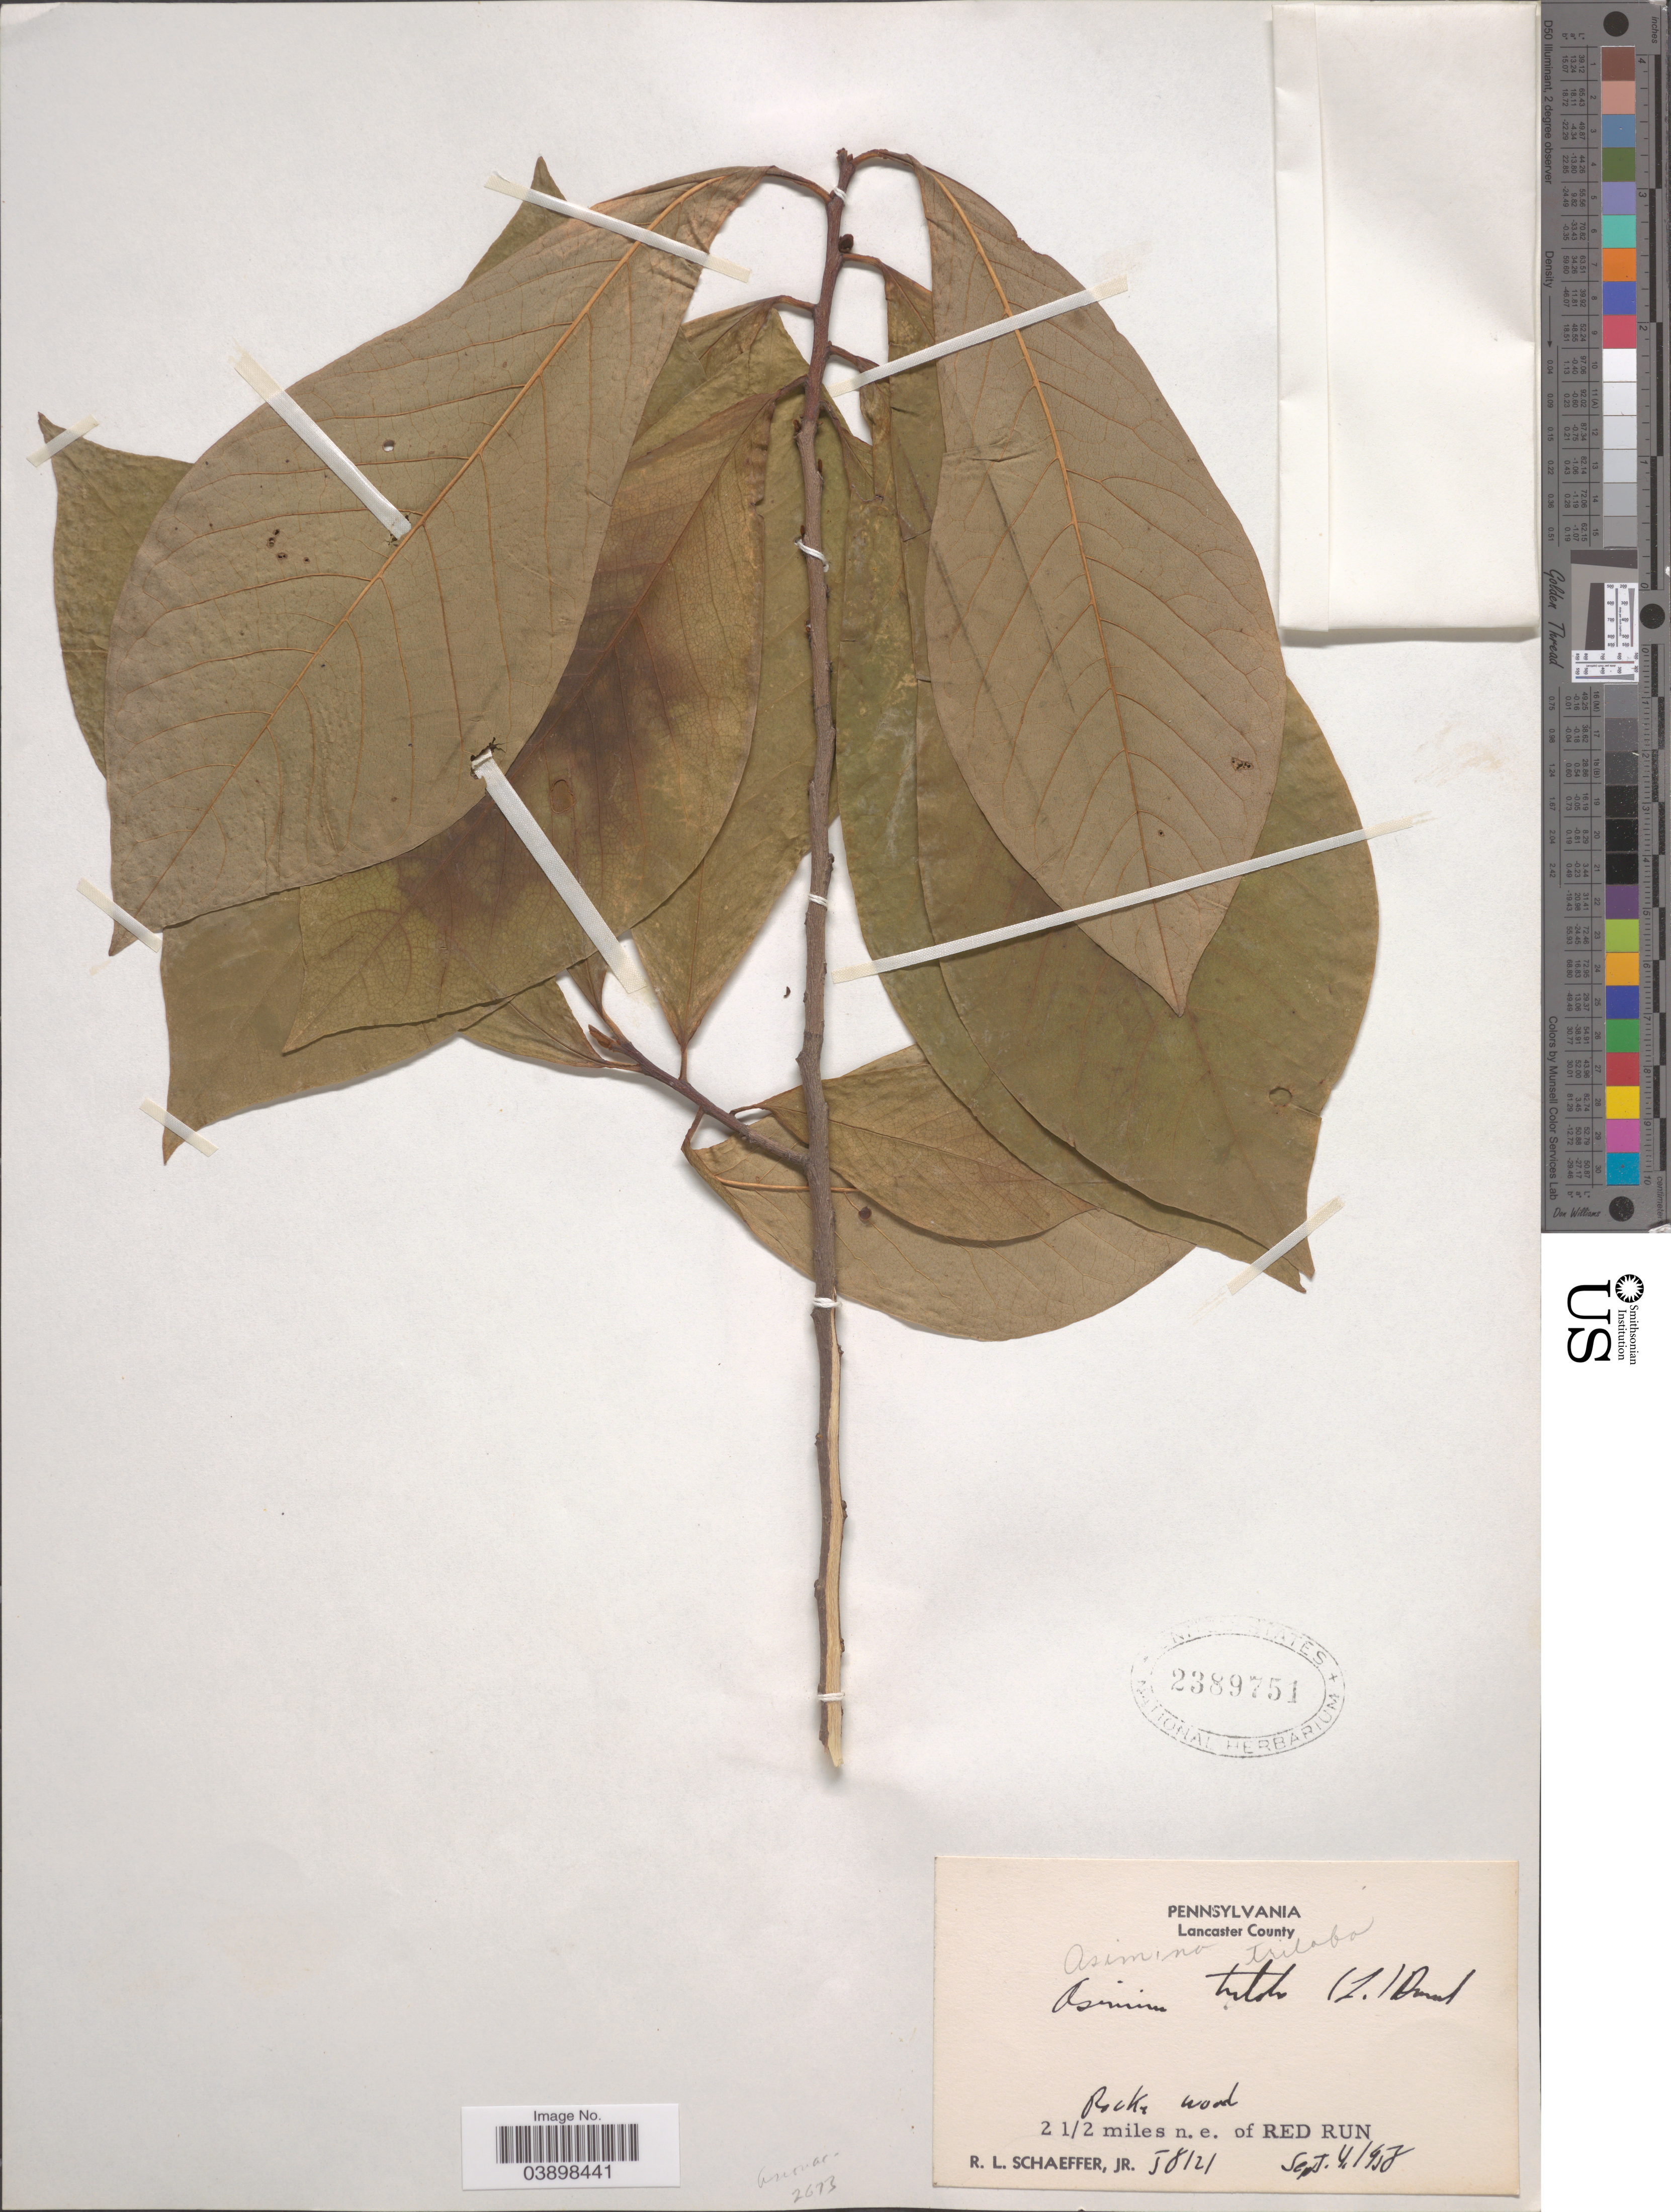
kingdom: Plantae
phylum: Tracheophyta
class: Magnoliopsida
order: Magnoliales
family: Annonaceae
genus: Asimina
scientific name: Asimina triloba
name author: (L.) Dunal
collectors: R. L. Schaeffer Jr.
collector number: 58121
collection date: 1958-09-04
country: United States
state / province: Pennsylvania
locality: Lancaster County. 2½ miles n.e. of Red Run.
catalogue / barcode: US 2389751